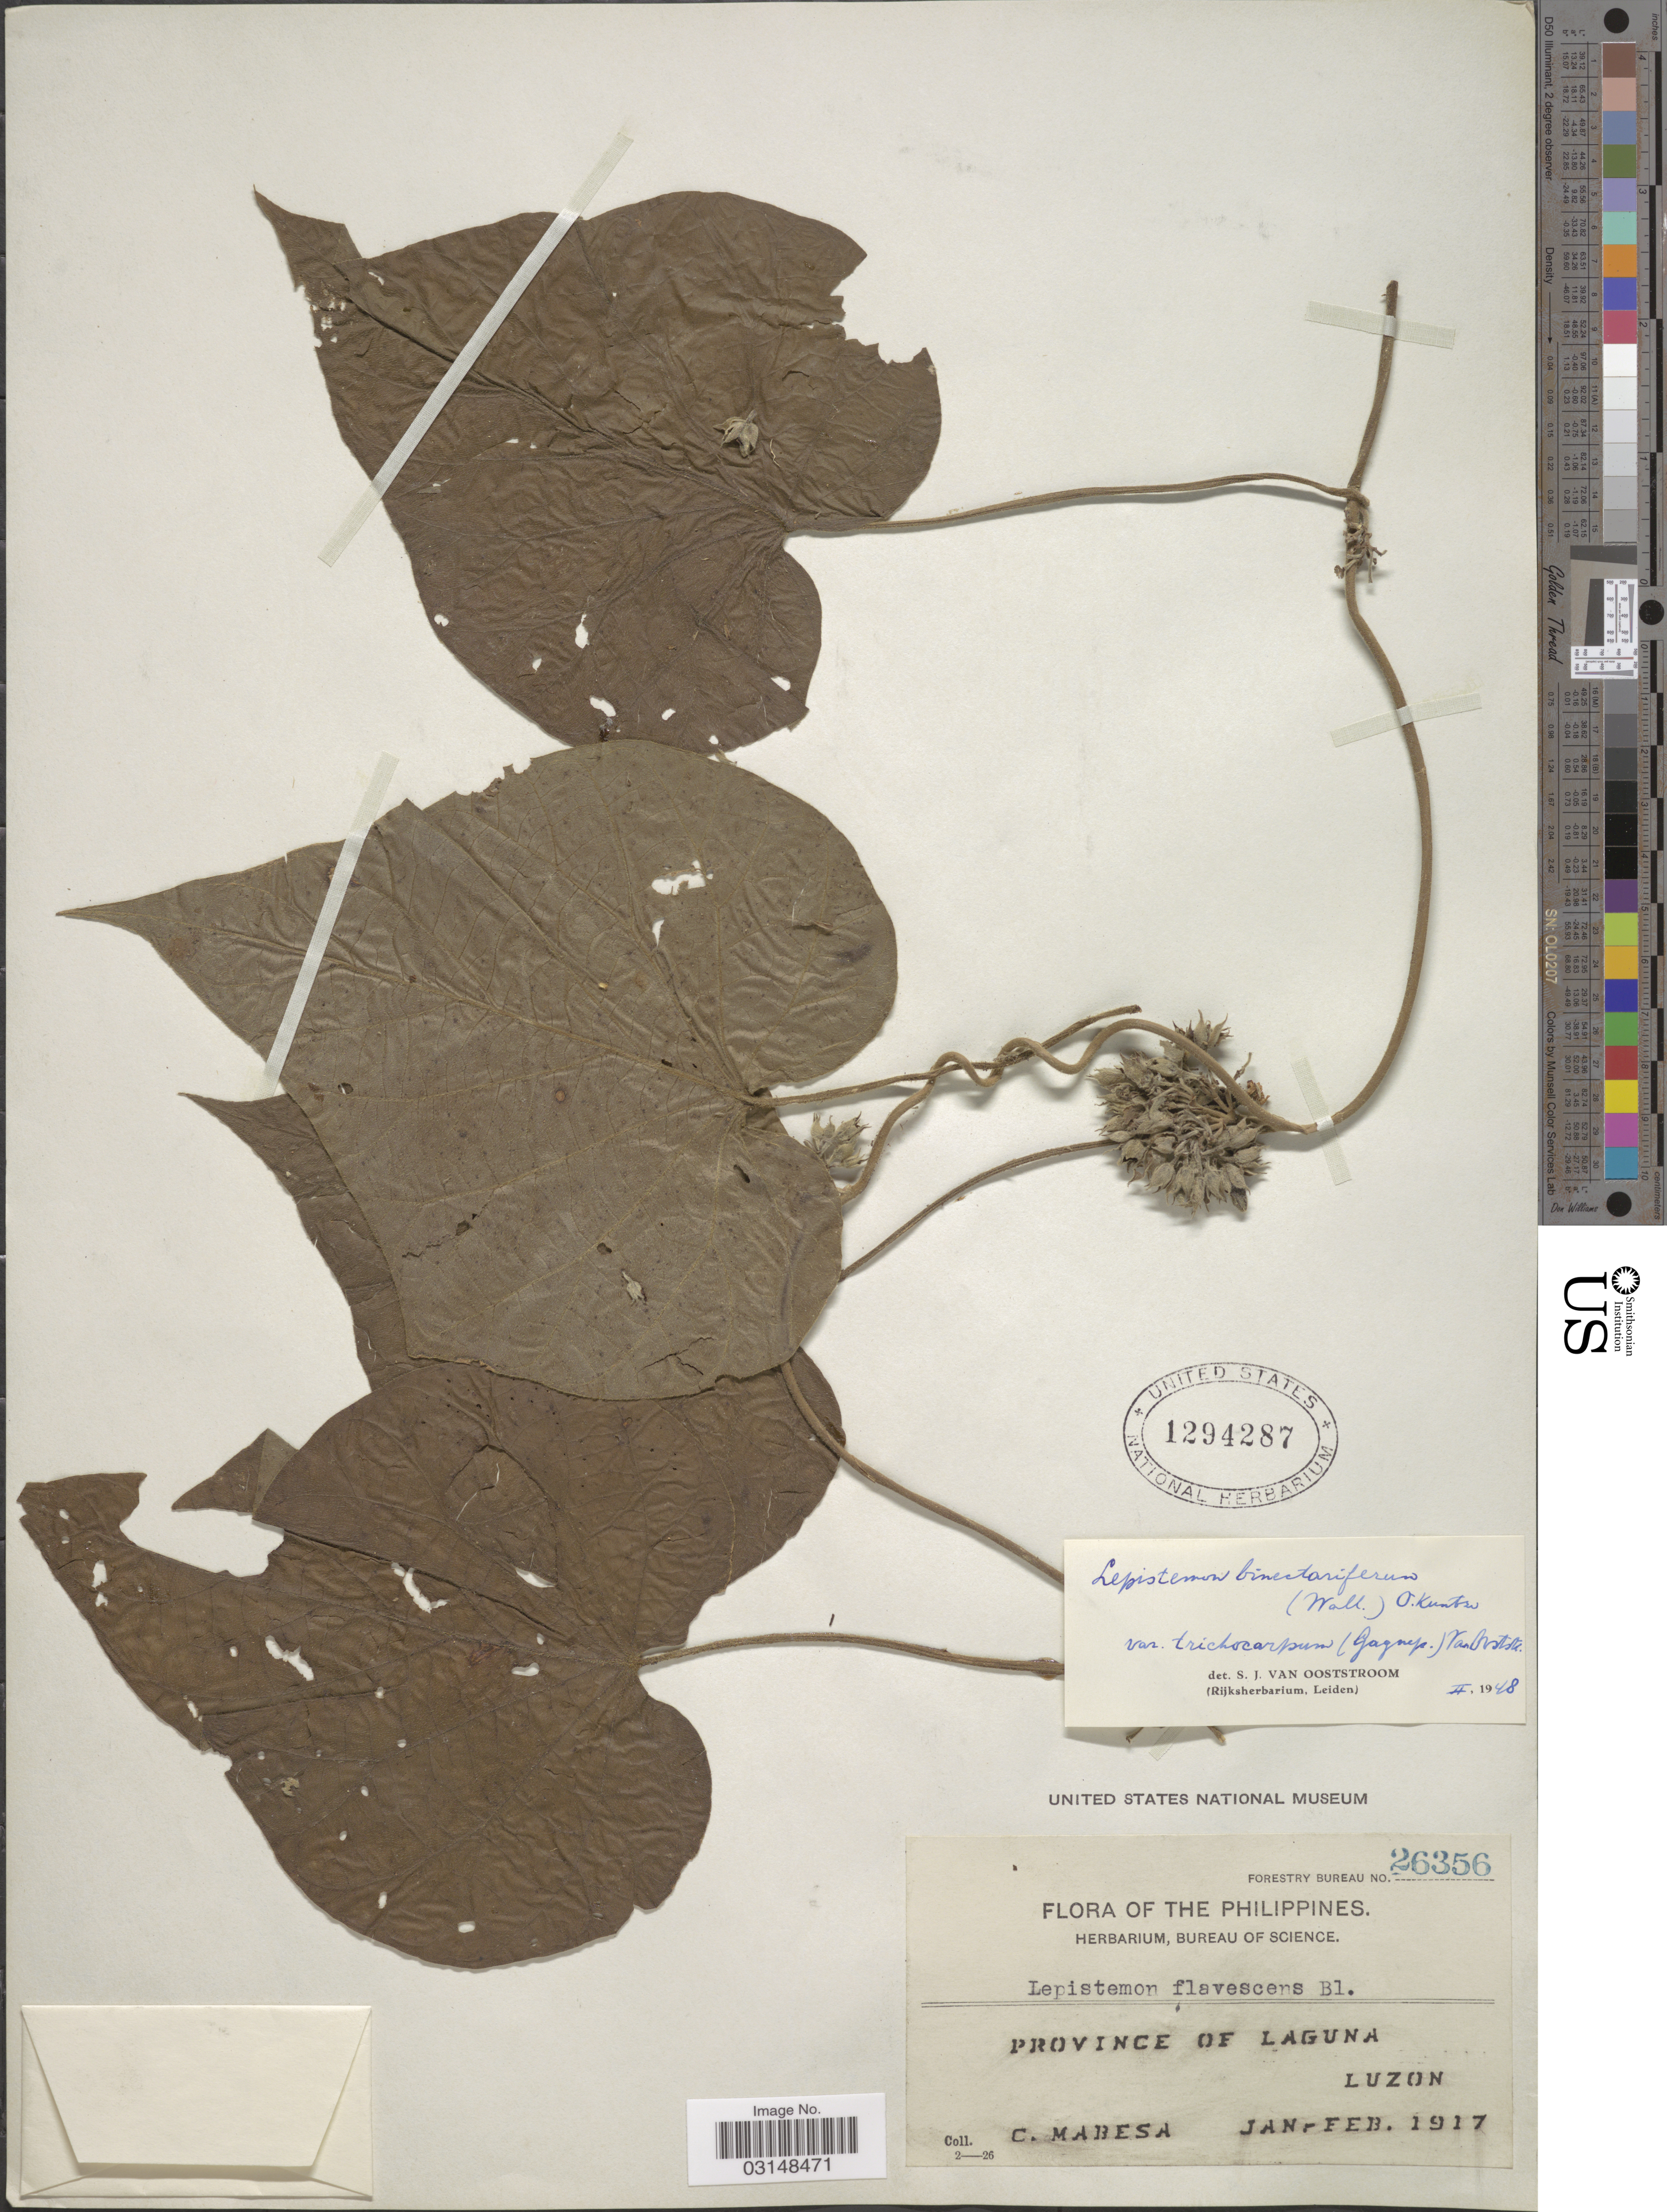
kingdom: Plantae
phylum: Tracheophyta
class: Magnoliopsida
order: Solanales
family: Convolvulaceae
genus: Lepistemon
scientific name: Lepistemon binectarifer var. trichocarpus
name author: (Gagnep.) Ooststr.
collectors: C. Mabesa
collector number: Forestry Bureau 26356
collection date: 1917-01/1917-02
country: Philippines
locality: Province of Laguna, Luzon.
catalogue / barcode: US 1294287